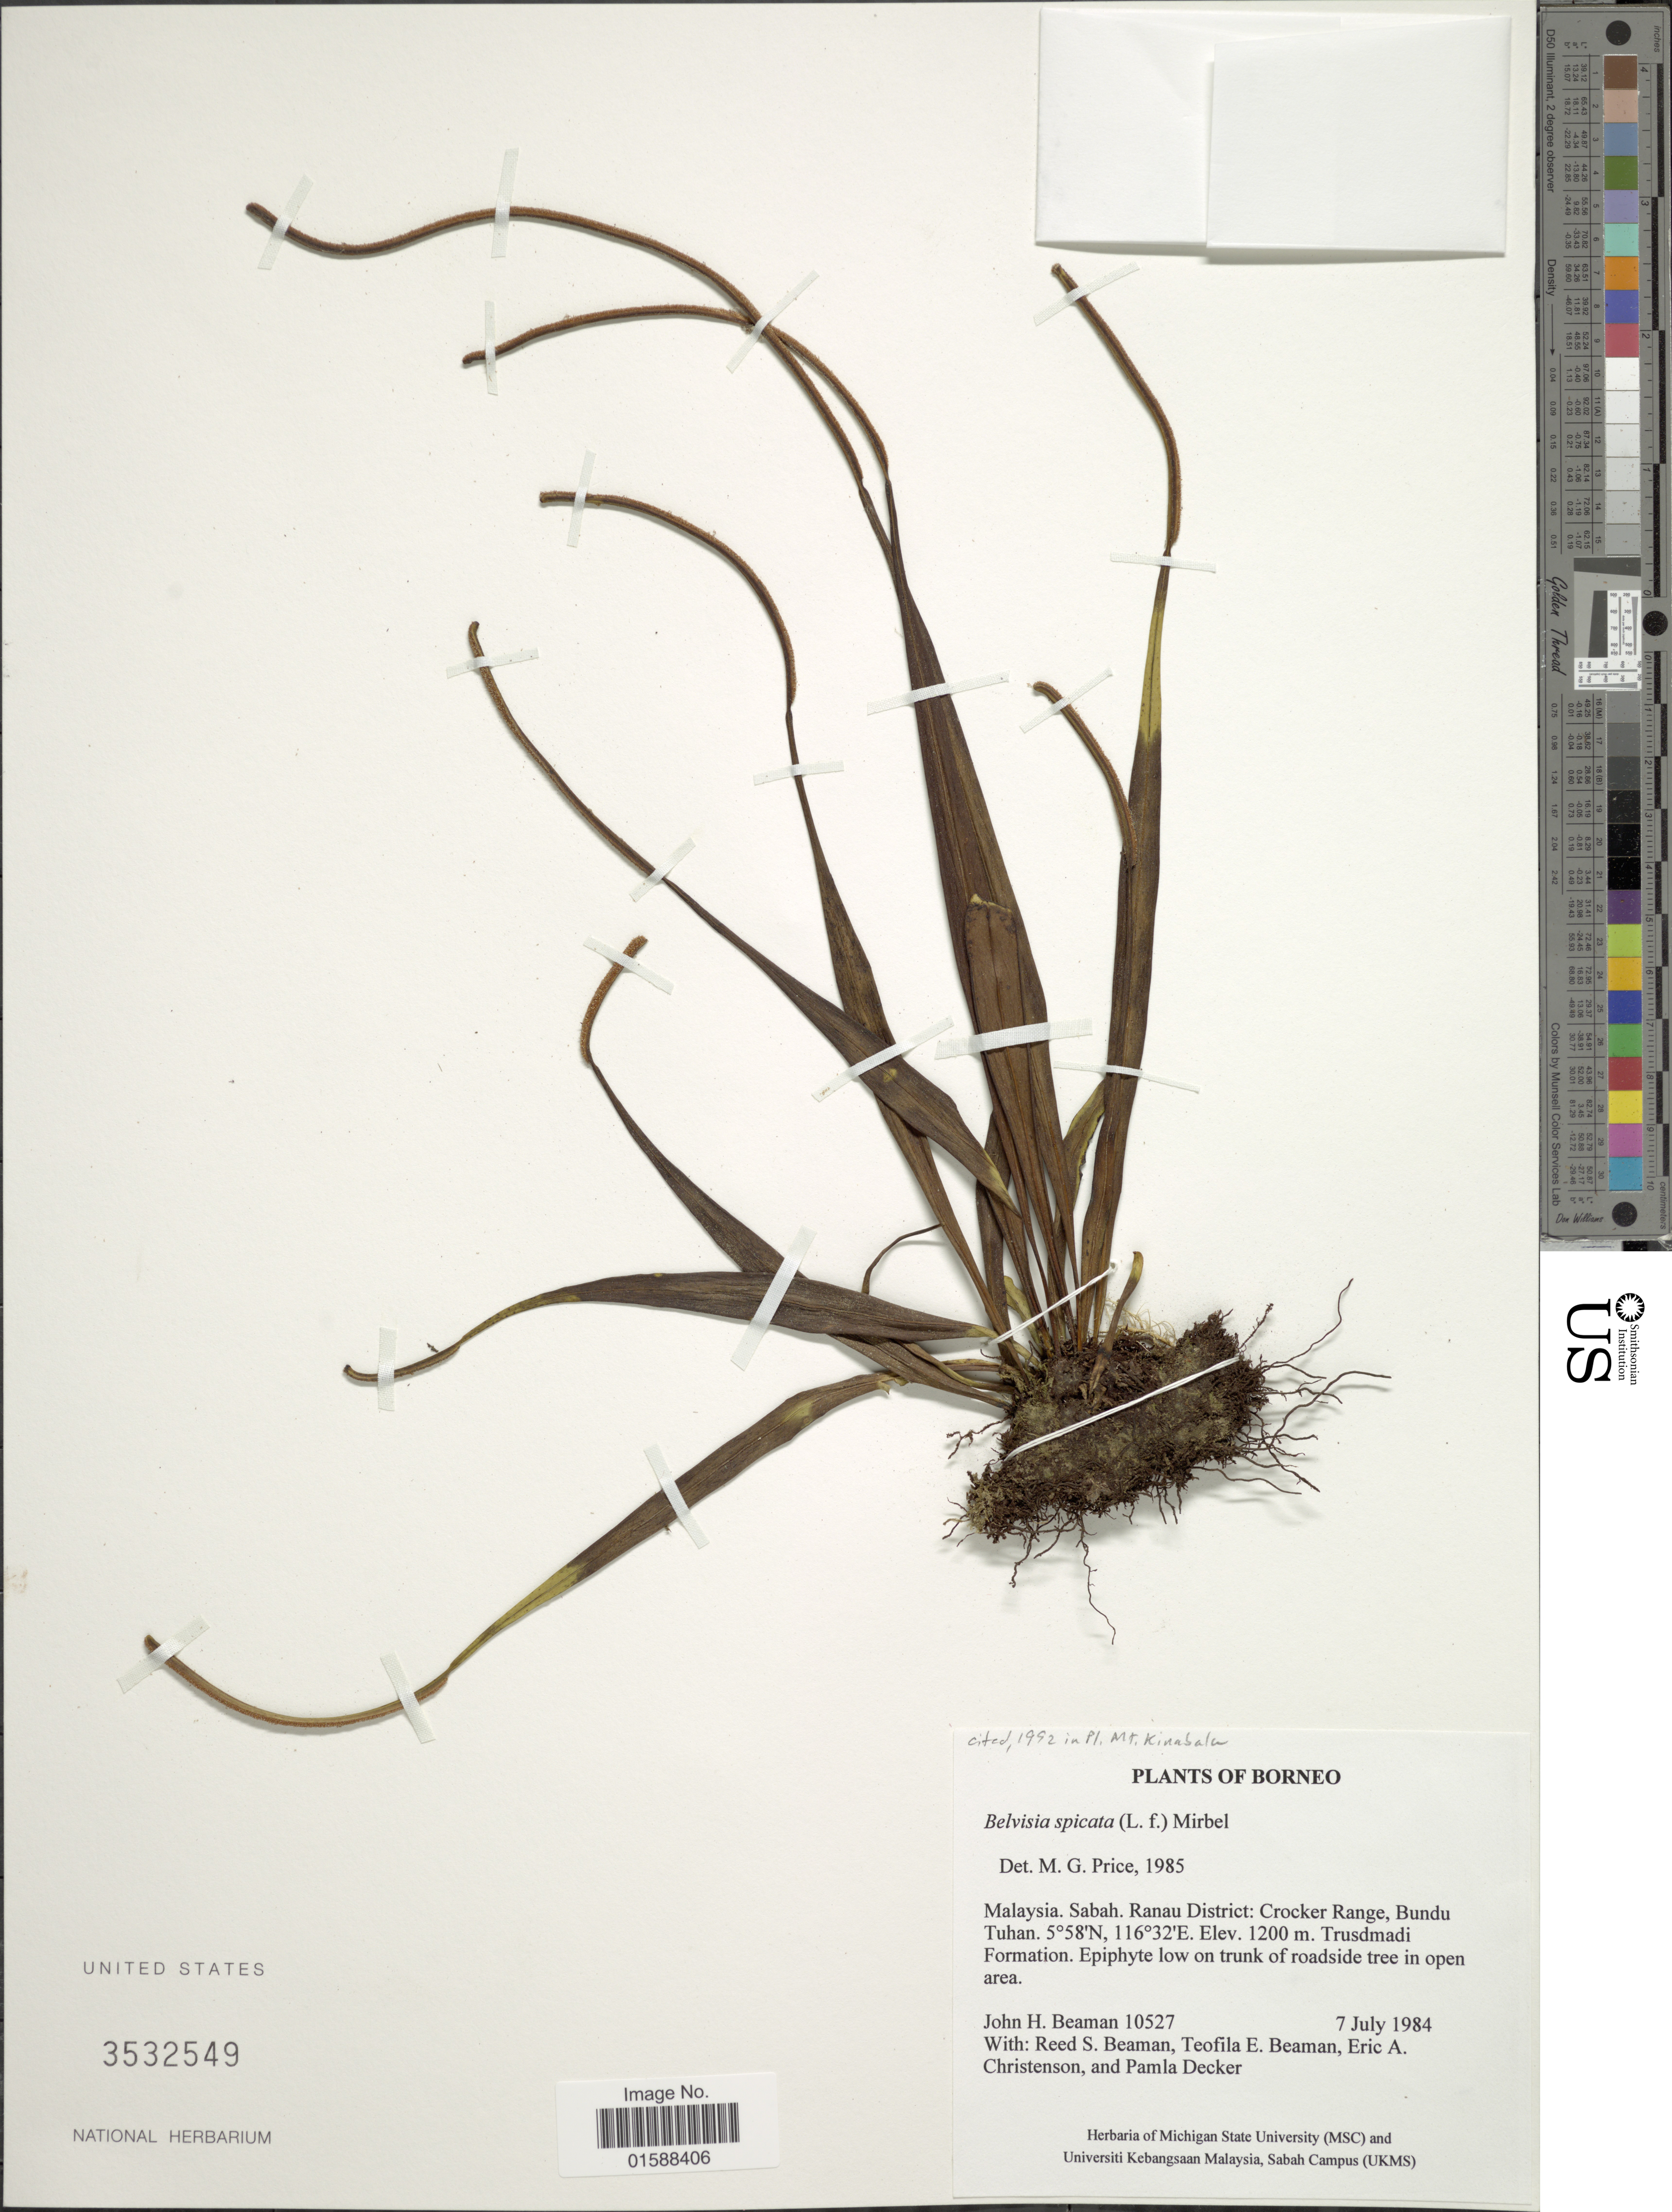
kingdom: Plantae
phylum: Tracheophyta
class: Polypodiopsida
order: Polypodiales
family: Polypodiaceae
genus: Lepisorus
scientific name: Lepisorus spicatus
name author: (L. f.) Li S. Wang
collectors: J. H. Beaman, R. S. Beaman, T. E. Beaman, E. A. Christenson & P. Decker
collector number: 10527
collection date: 1984-07-07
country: Malaysia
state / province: Sabah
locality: Borneo. Ranau District: Crocker Range, Bundu Tuhan. Trusdmadi Formation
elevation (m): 1200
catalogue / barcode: US 3532549